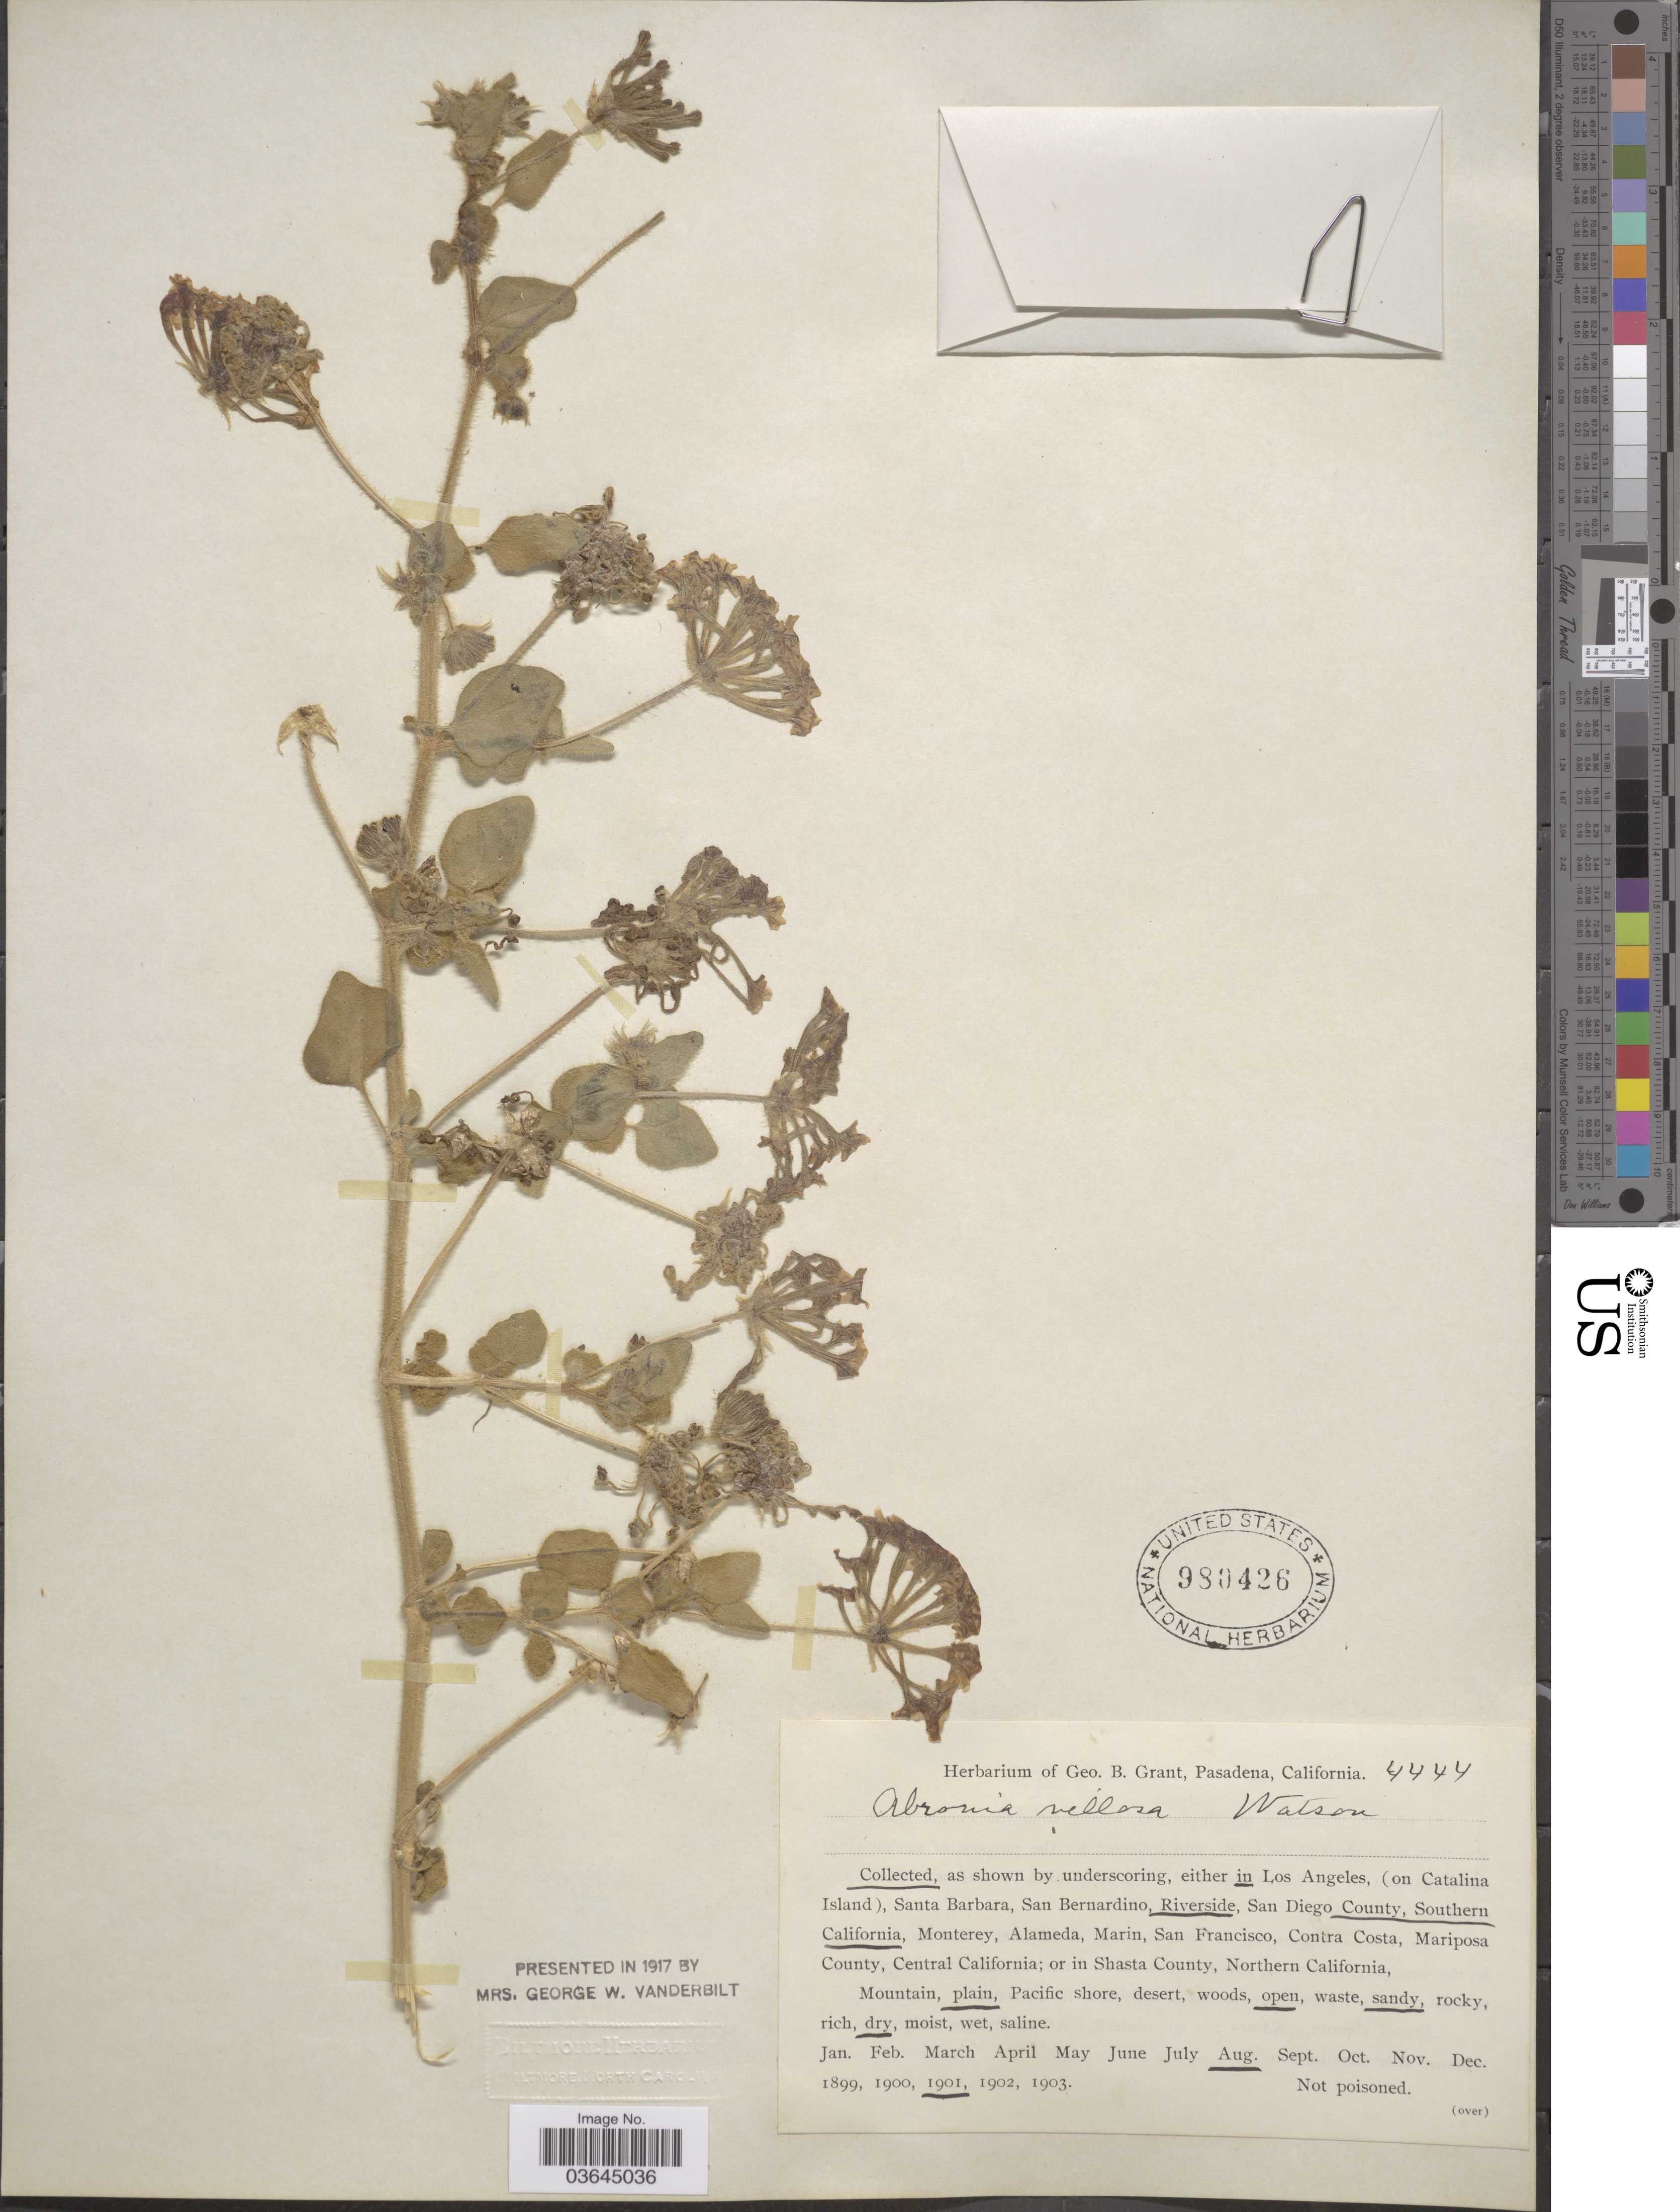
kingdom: Plantae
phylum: Tracheophyta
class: Magnoliopsida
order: Caryophyllales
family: Nyctaginaceae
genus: Abronia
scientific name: Abronia villosa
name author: S. Watson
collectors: ex herb. Geo. B. Grant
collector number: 4444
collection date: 1901-08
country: United States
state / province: California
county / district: Riverside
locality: In Riverside County, Southern California.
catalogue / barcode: US 980426